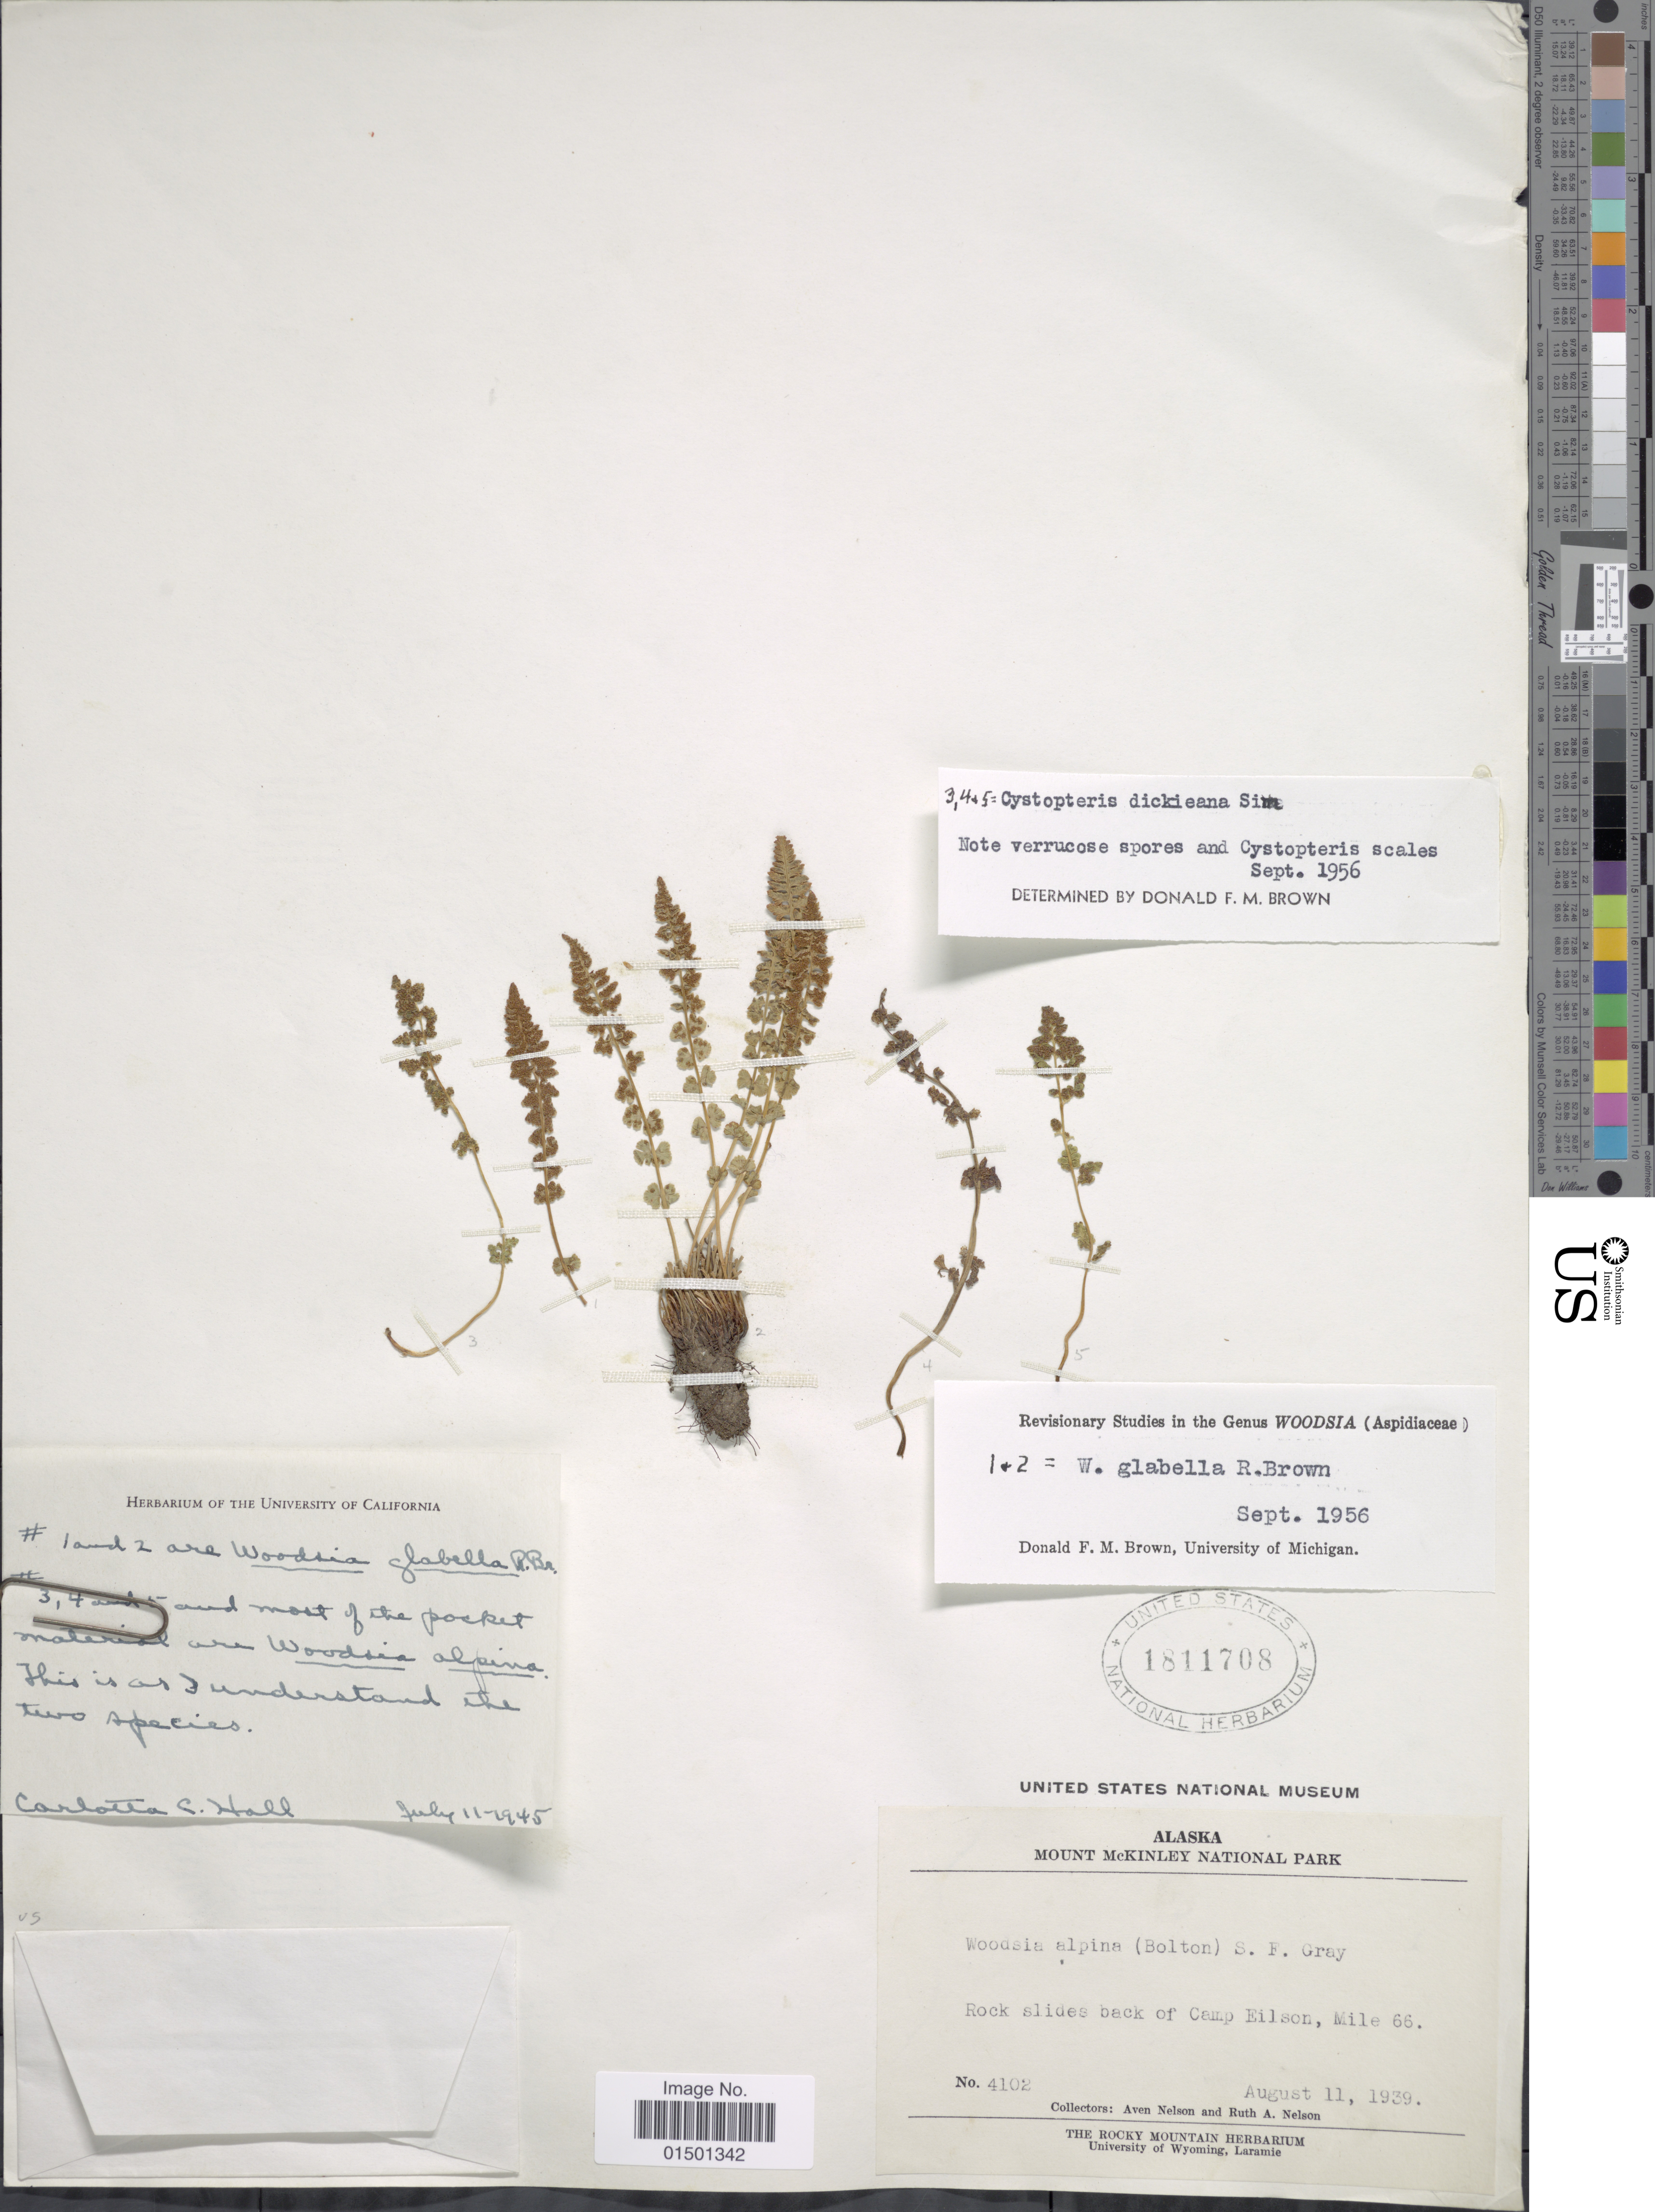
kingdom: Plantae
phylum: Tracheophyta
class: Polypodiopsida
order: Polypodiales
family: Cystopteridaceae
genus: Cystopteris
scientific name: Cystopteris dickieana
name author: R. Sim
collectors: A. Nelson & R. A. Nelson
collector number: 4102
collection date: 1939-08-11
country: United States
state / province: Alaska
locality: Mount McKinley National Park, rock slied back of Camp Eilson, Mile 66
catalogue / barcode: US 1811708